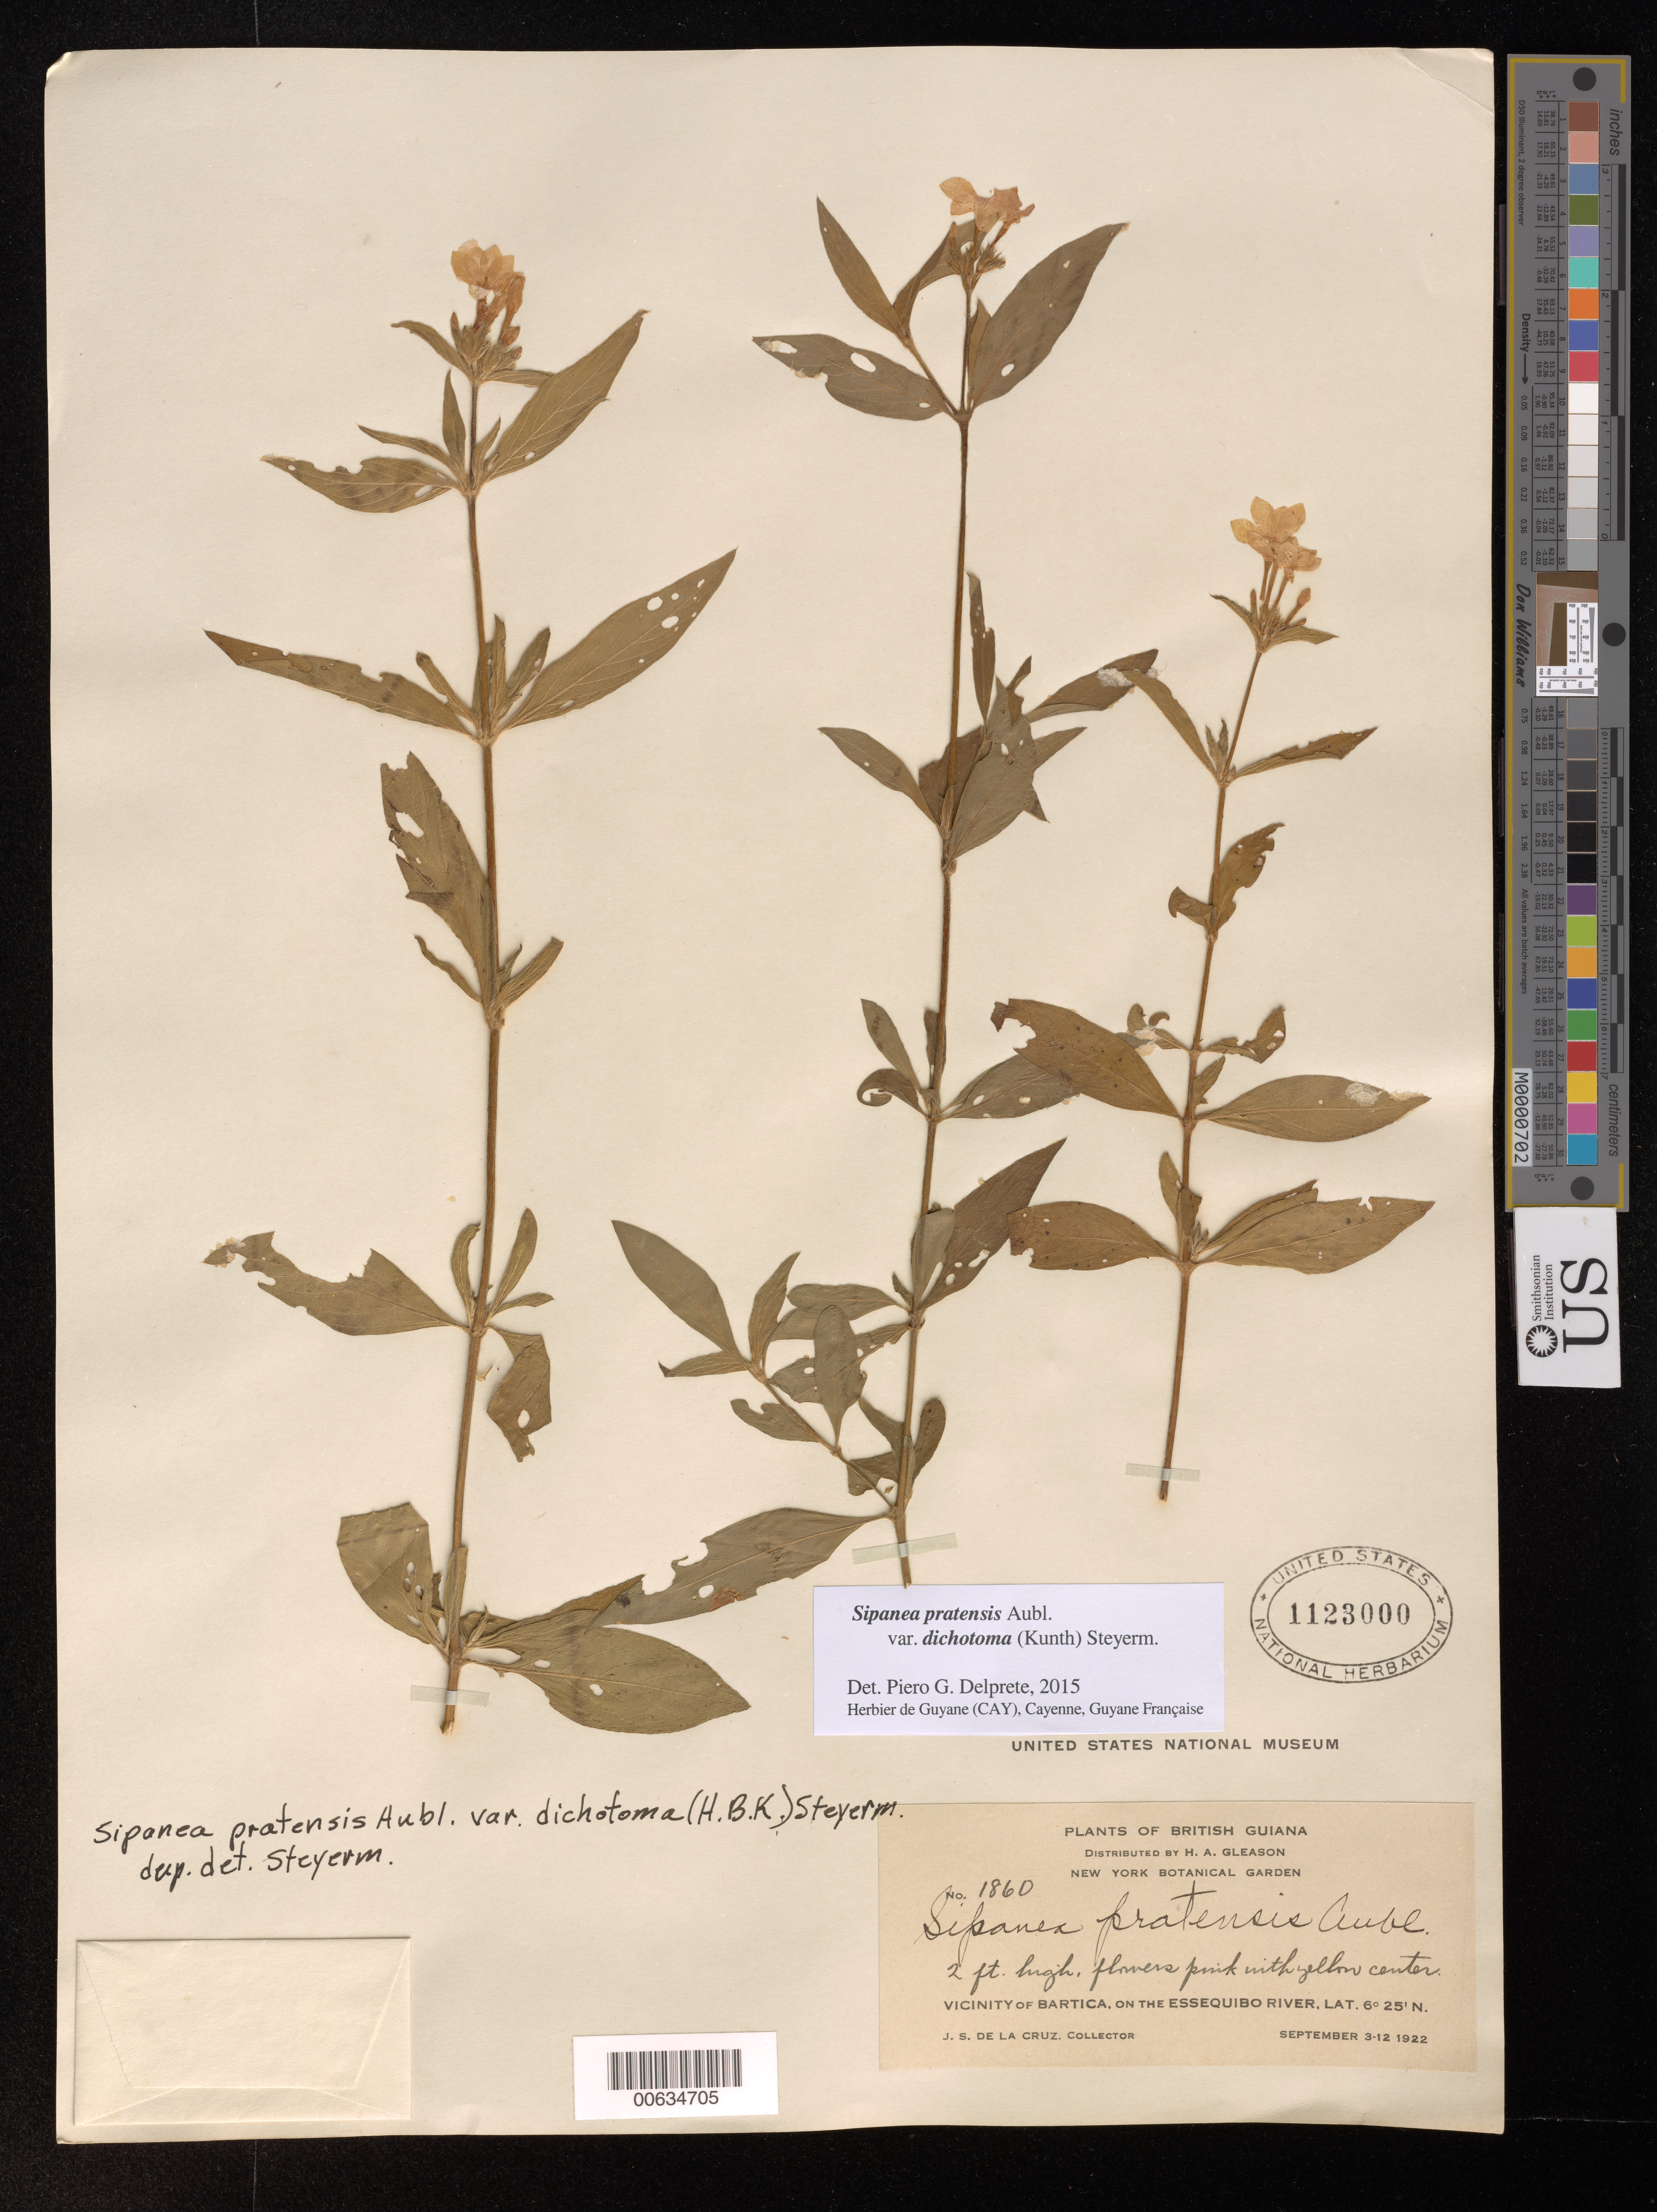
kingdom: Plantae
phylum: Tracheophyta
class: Magnoliopsida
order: Gentianales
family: Rubiaceae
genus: Sipanea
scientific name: Sipanea pratensis var. dichotoma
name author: (Kunth) Steyerm.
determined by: Steyermark, Julian A., (VEN)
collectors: J. S. de la Cruz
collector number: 1860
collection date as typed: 3-Sep-22 to 12-Sep-22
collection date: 1922-09-03/1922-09-12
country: Guyana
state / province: Cuyuni-Mazaruni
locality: Bartica, vic., on the Essequibo River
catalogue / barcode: US 1123000